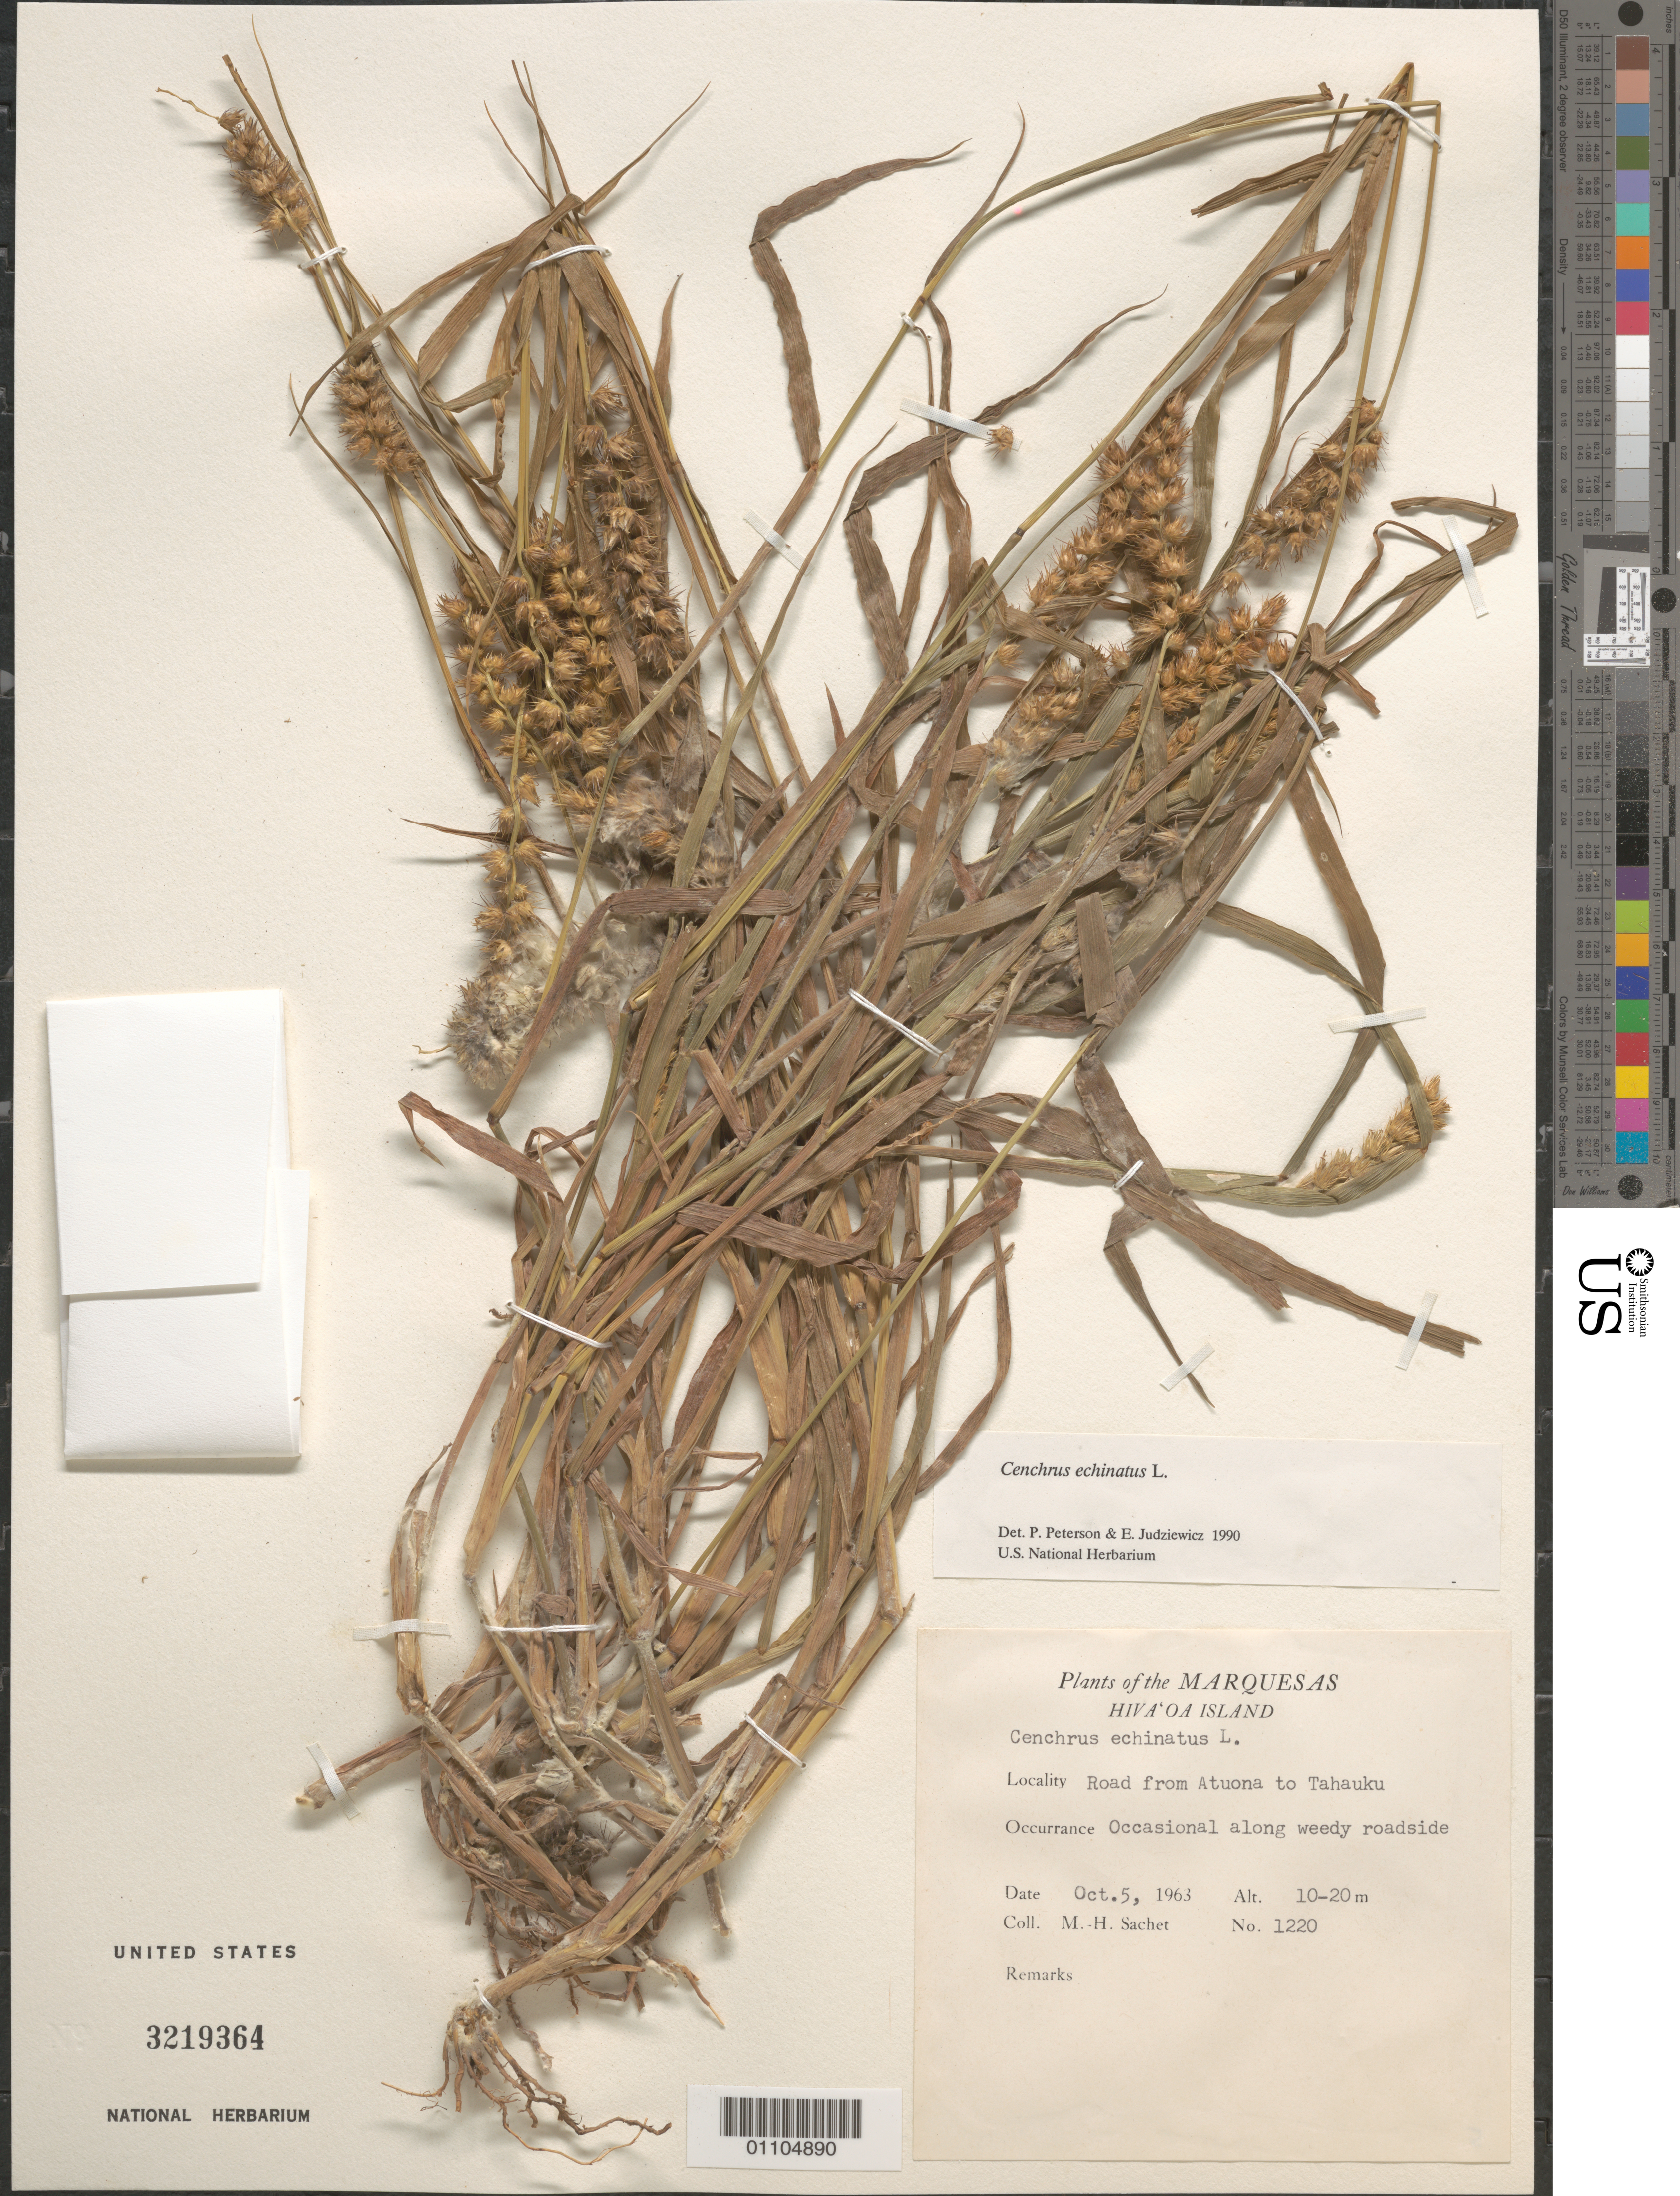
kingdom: Plantae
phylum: Tracheophyta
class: Liliopsida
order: Poales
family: Poaceae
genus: Cenchrus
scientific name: Cenchrus echinatus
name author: L.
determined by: Peterson, P. M.; Judziewicz, E. J.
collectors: M.-H. Sachet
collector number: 1220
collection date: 1963-10-05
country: French Polynesia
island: Hiva Oa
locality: road from Atuona to Tahauku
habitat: occasional along weeedy roadside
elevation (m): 10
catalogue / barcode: US 3219364